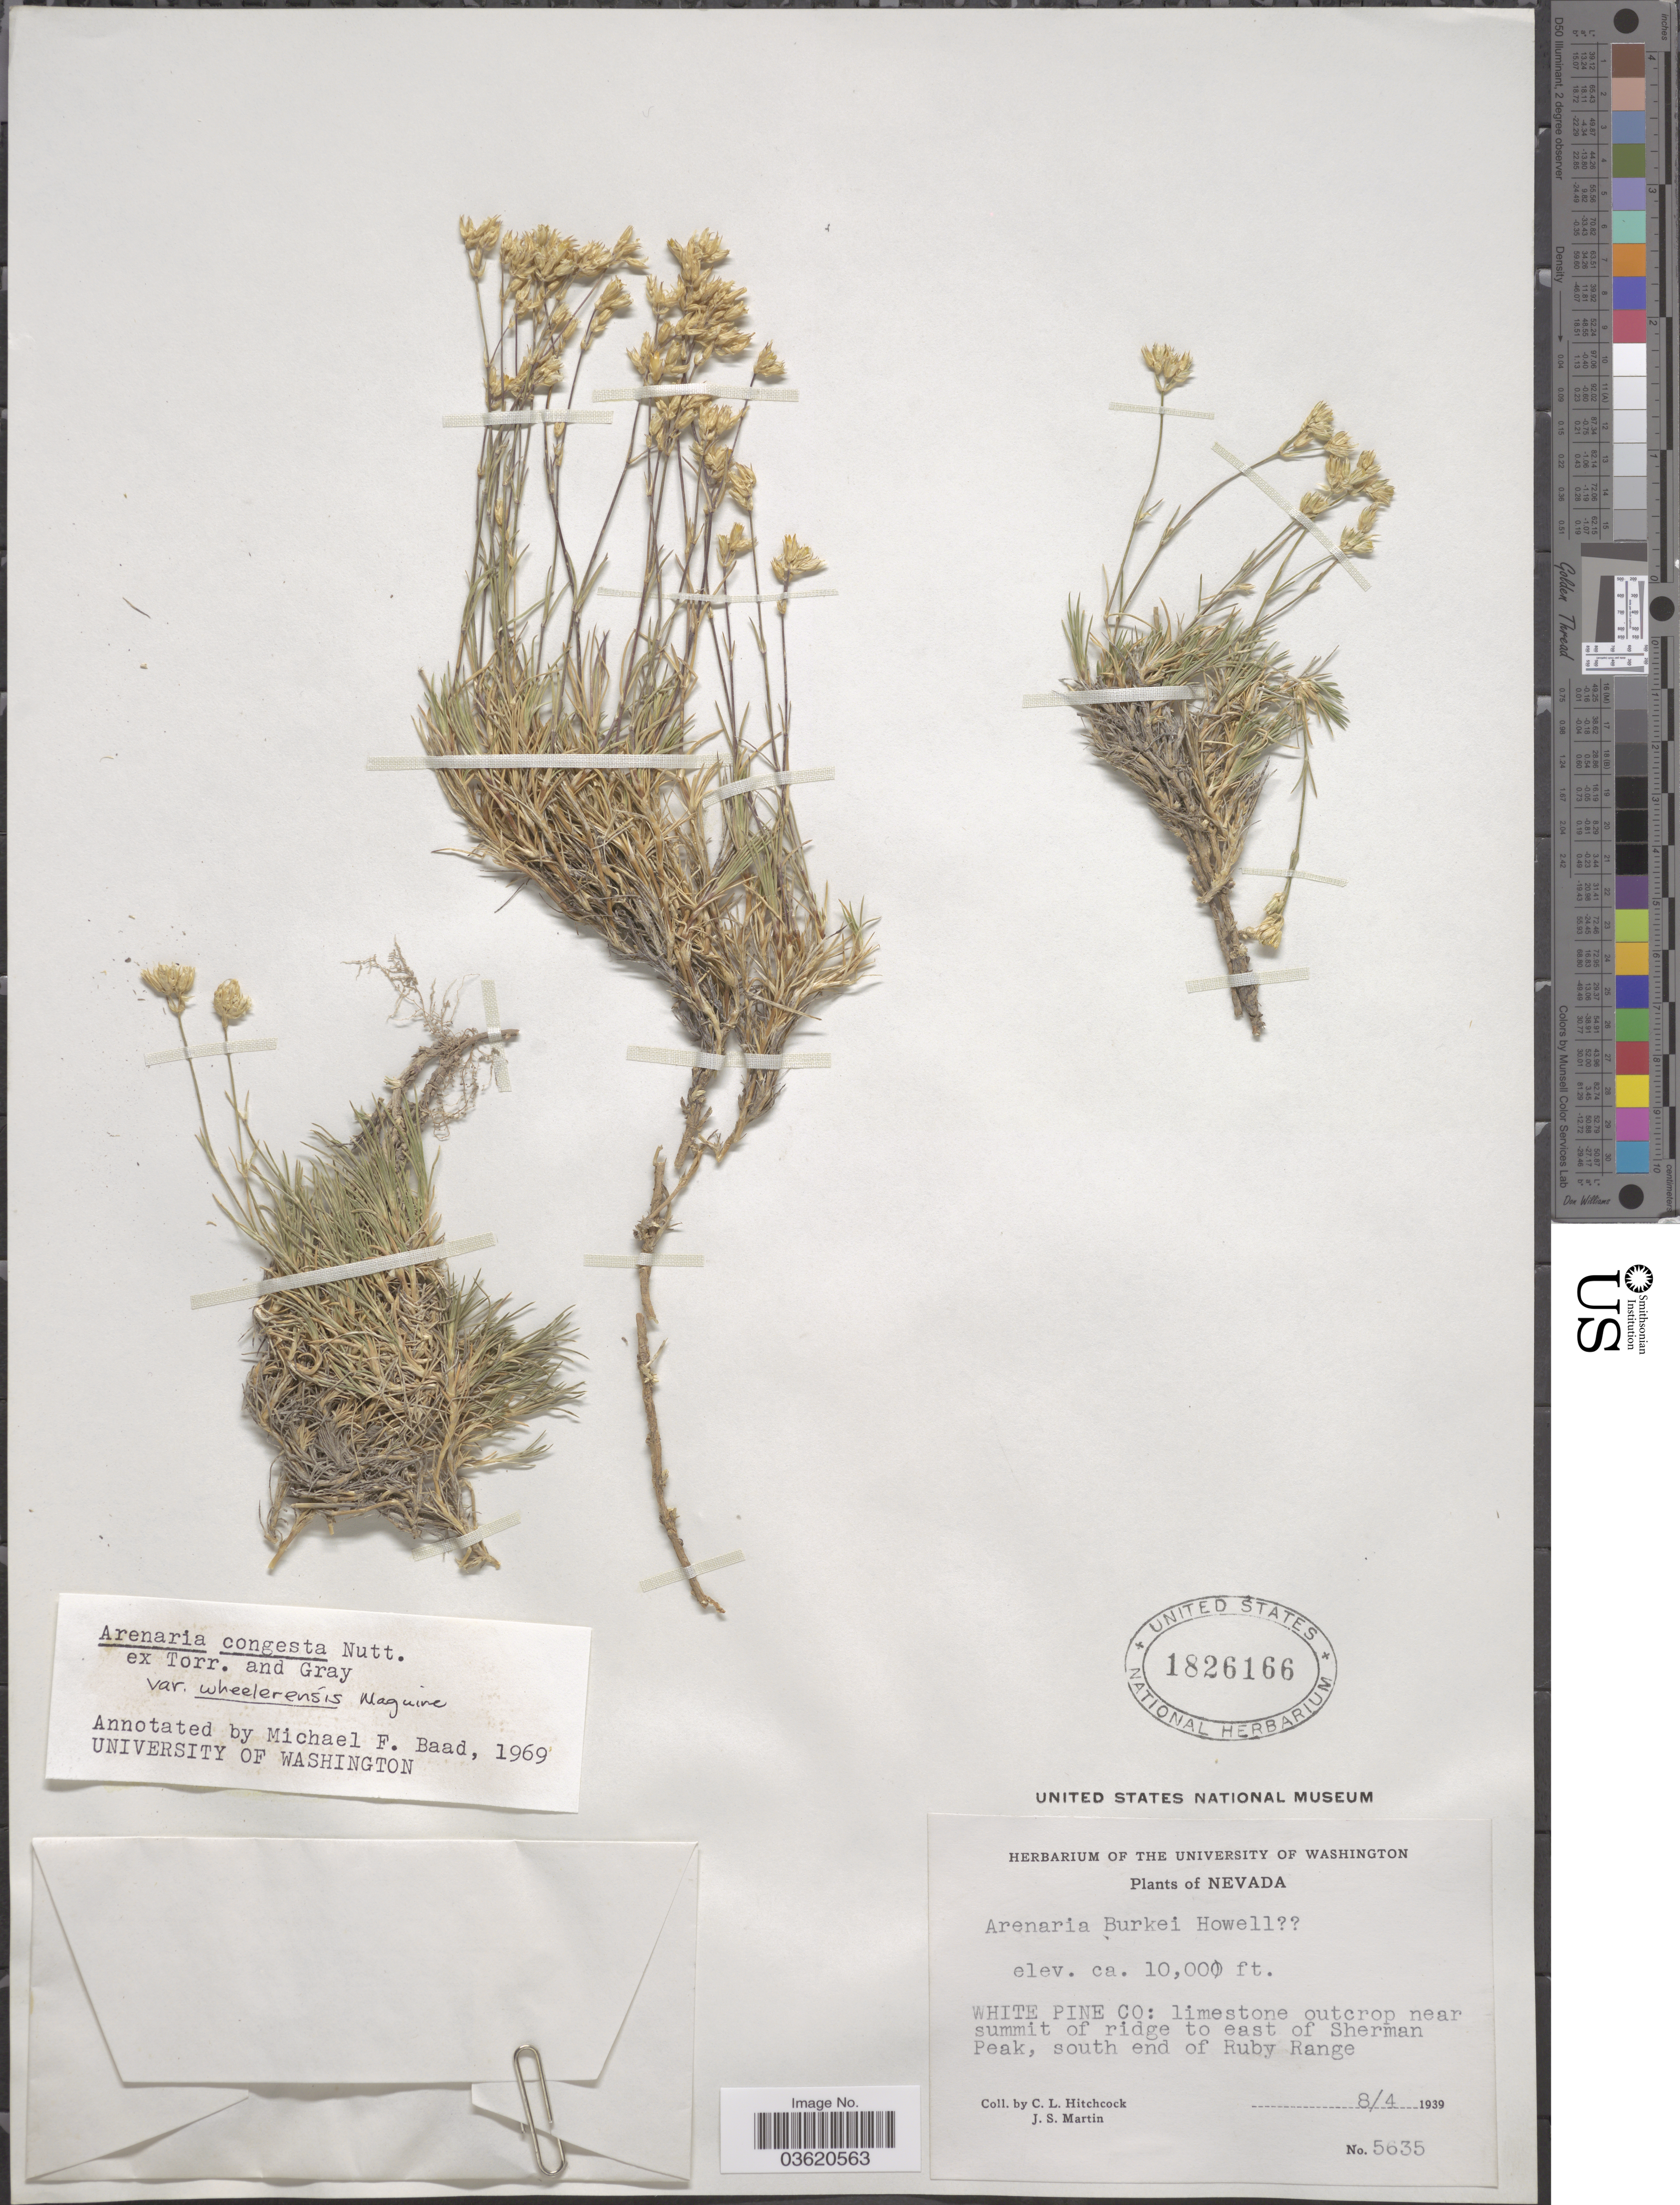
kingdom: Plantae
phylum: Tracheophyta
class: Magnoliopsida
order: Caryophyllales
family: Caryophyllaceae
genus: Eremogone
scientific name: Eremogone congesta var. simulans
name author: (Maguire) R.L. Hartm. & Rabeler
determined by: U.S. National Herbarium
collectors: C. L. Hitchcock & J. S. Martin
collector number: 5635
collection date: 1939-08-04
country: United States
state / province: Nevada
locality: White Pine Co: near summit of ridge to east of Sherman Peak, south end of Ruby Range.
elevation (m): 3048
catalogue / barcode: US 1826166